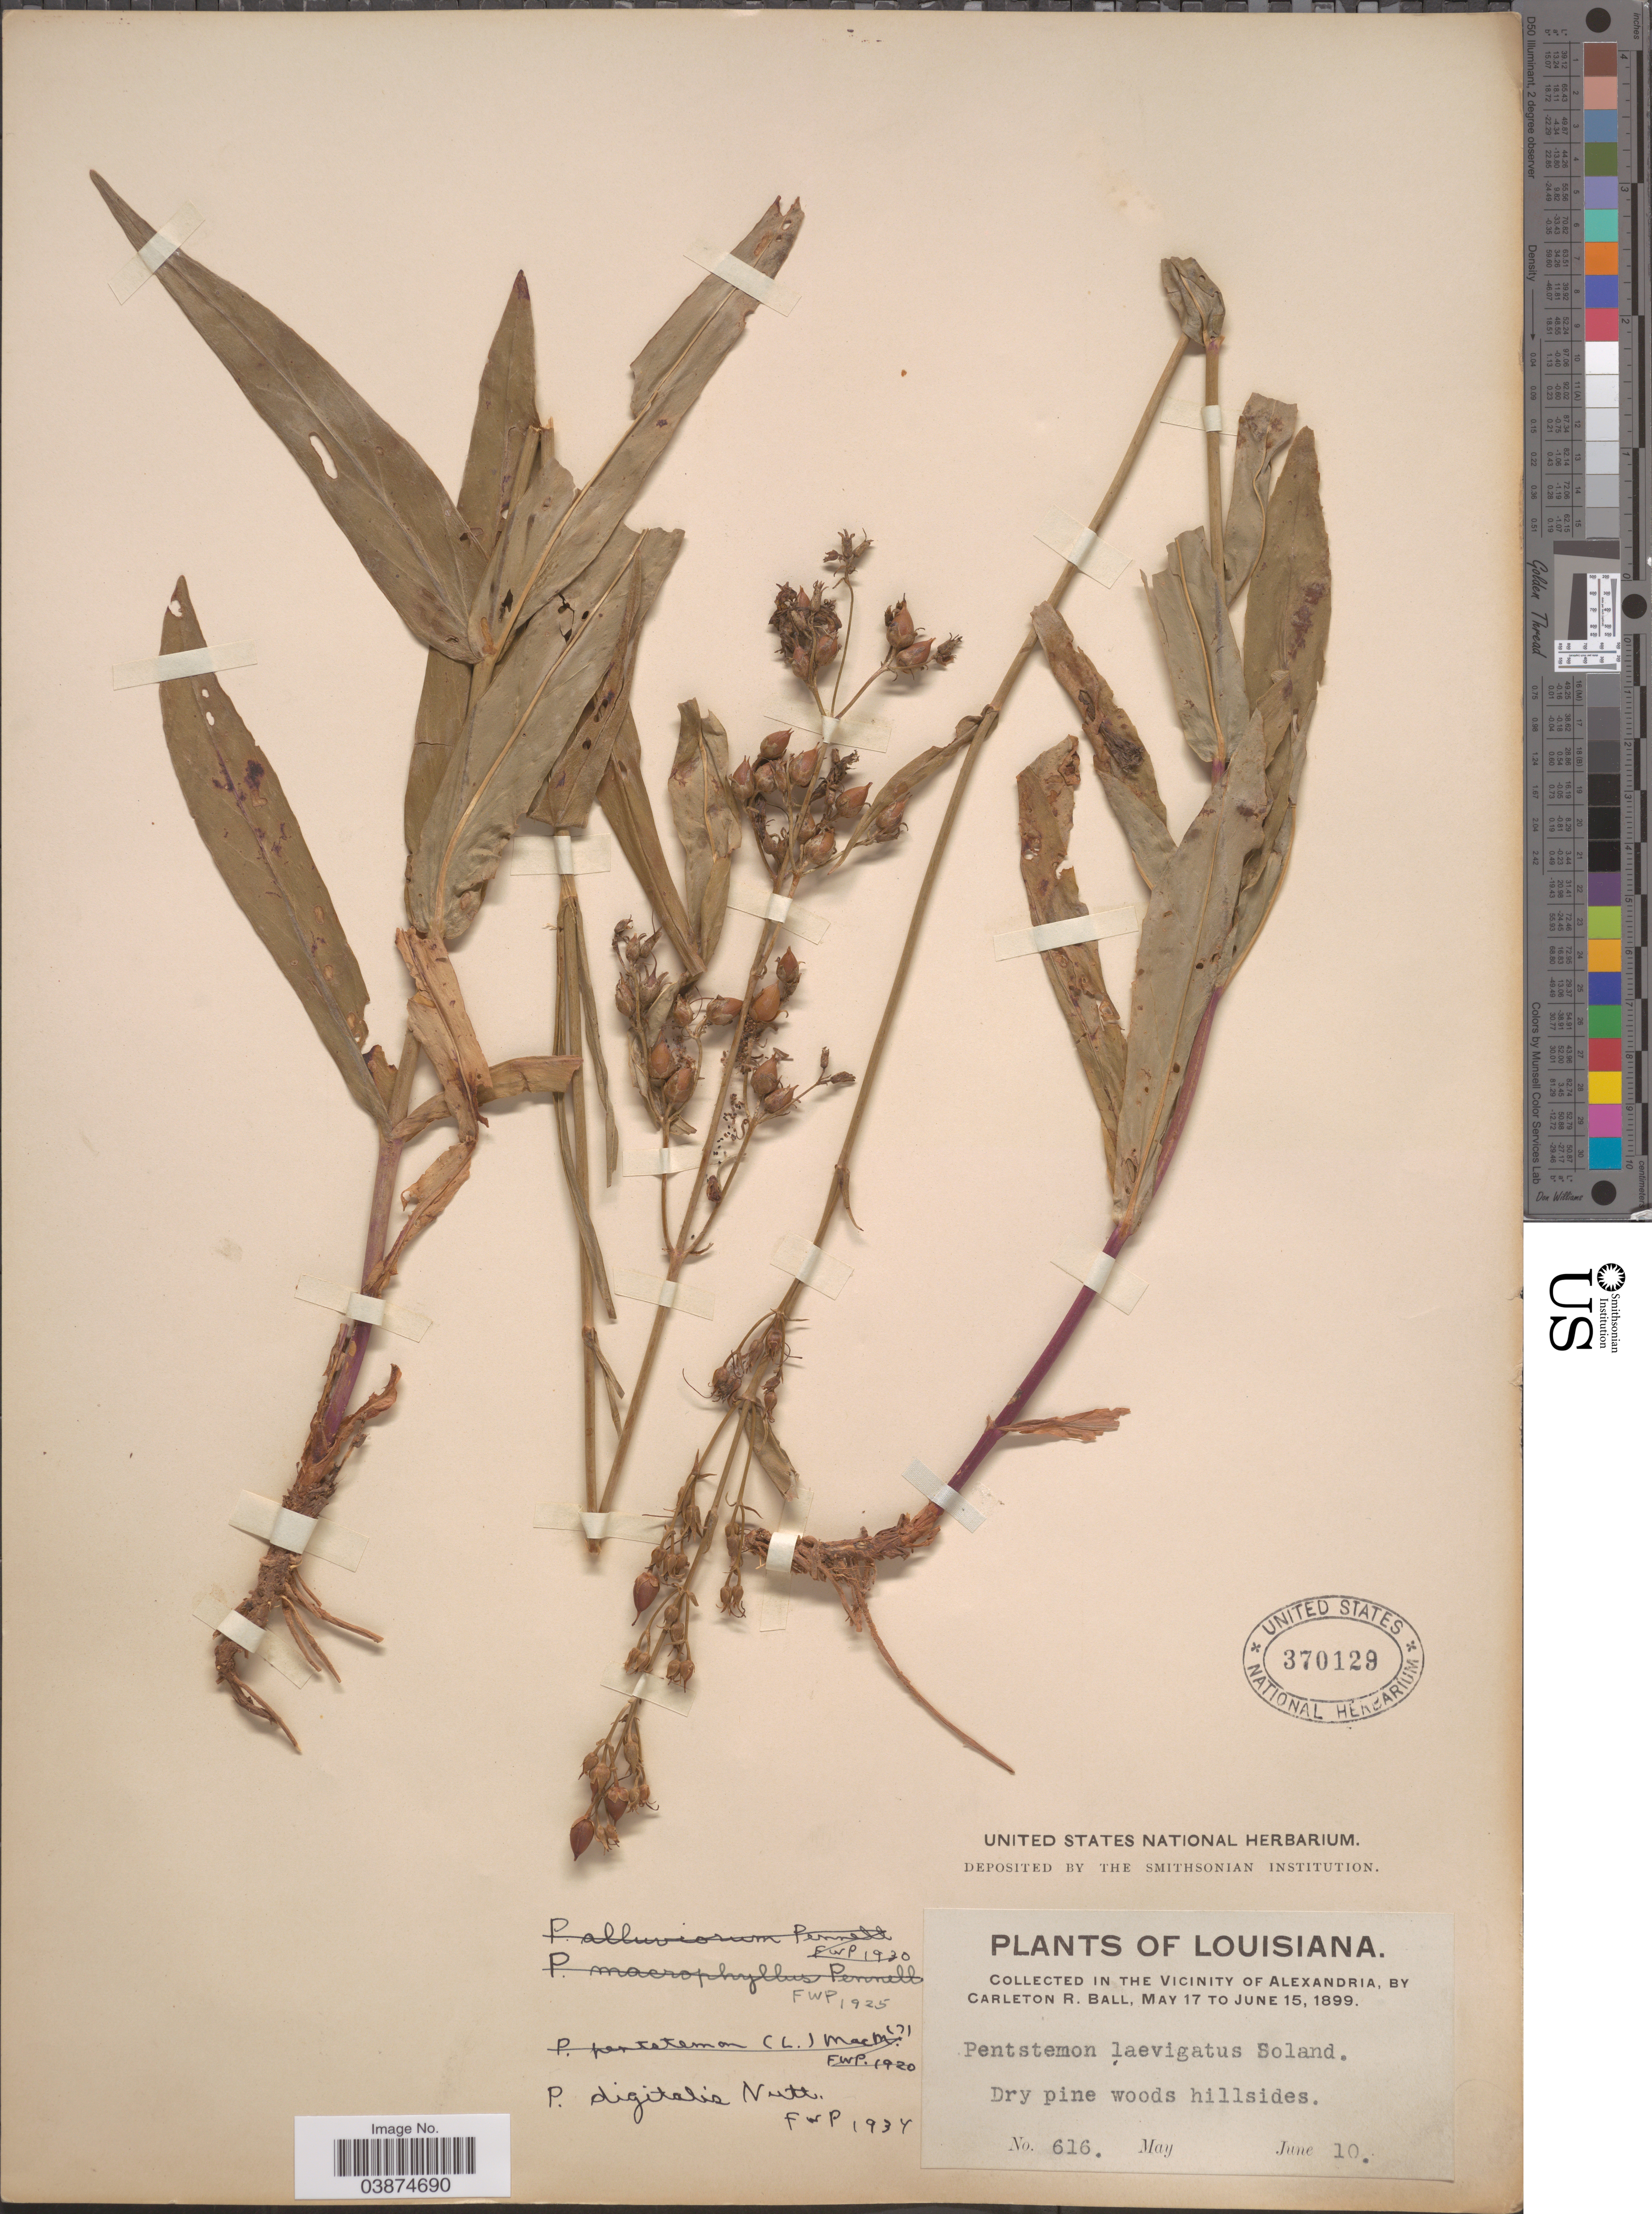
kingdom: Plantae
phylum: Tracheophyta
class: Magnoliopsida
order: Lamiales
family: Plantaginaceae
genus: Penstemon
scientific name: Penstemon digitalis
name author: Nutt. ex Sims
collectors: C. R. Ball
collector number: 616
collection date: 1899-06-10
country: United States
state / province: Louisiana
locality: In the vicinity of Alexandria.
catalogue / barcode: US 370129